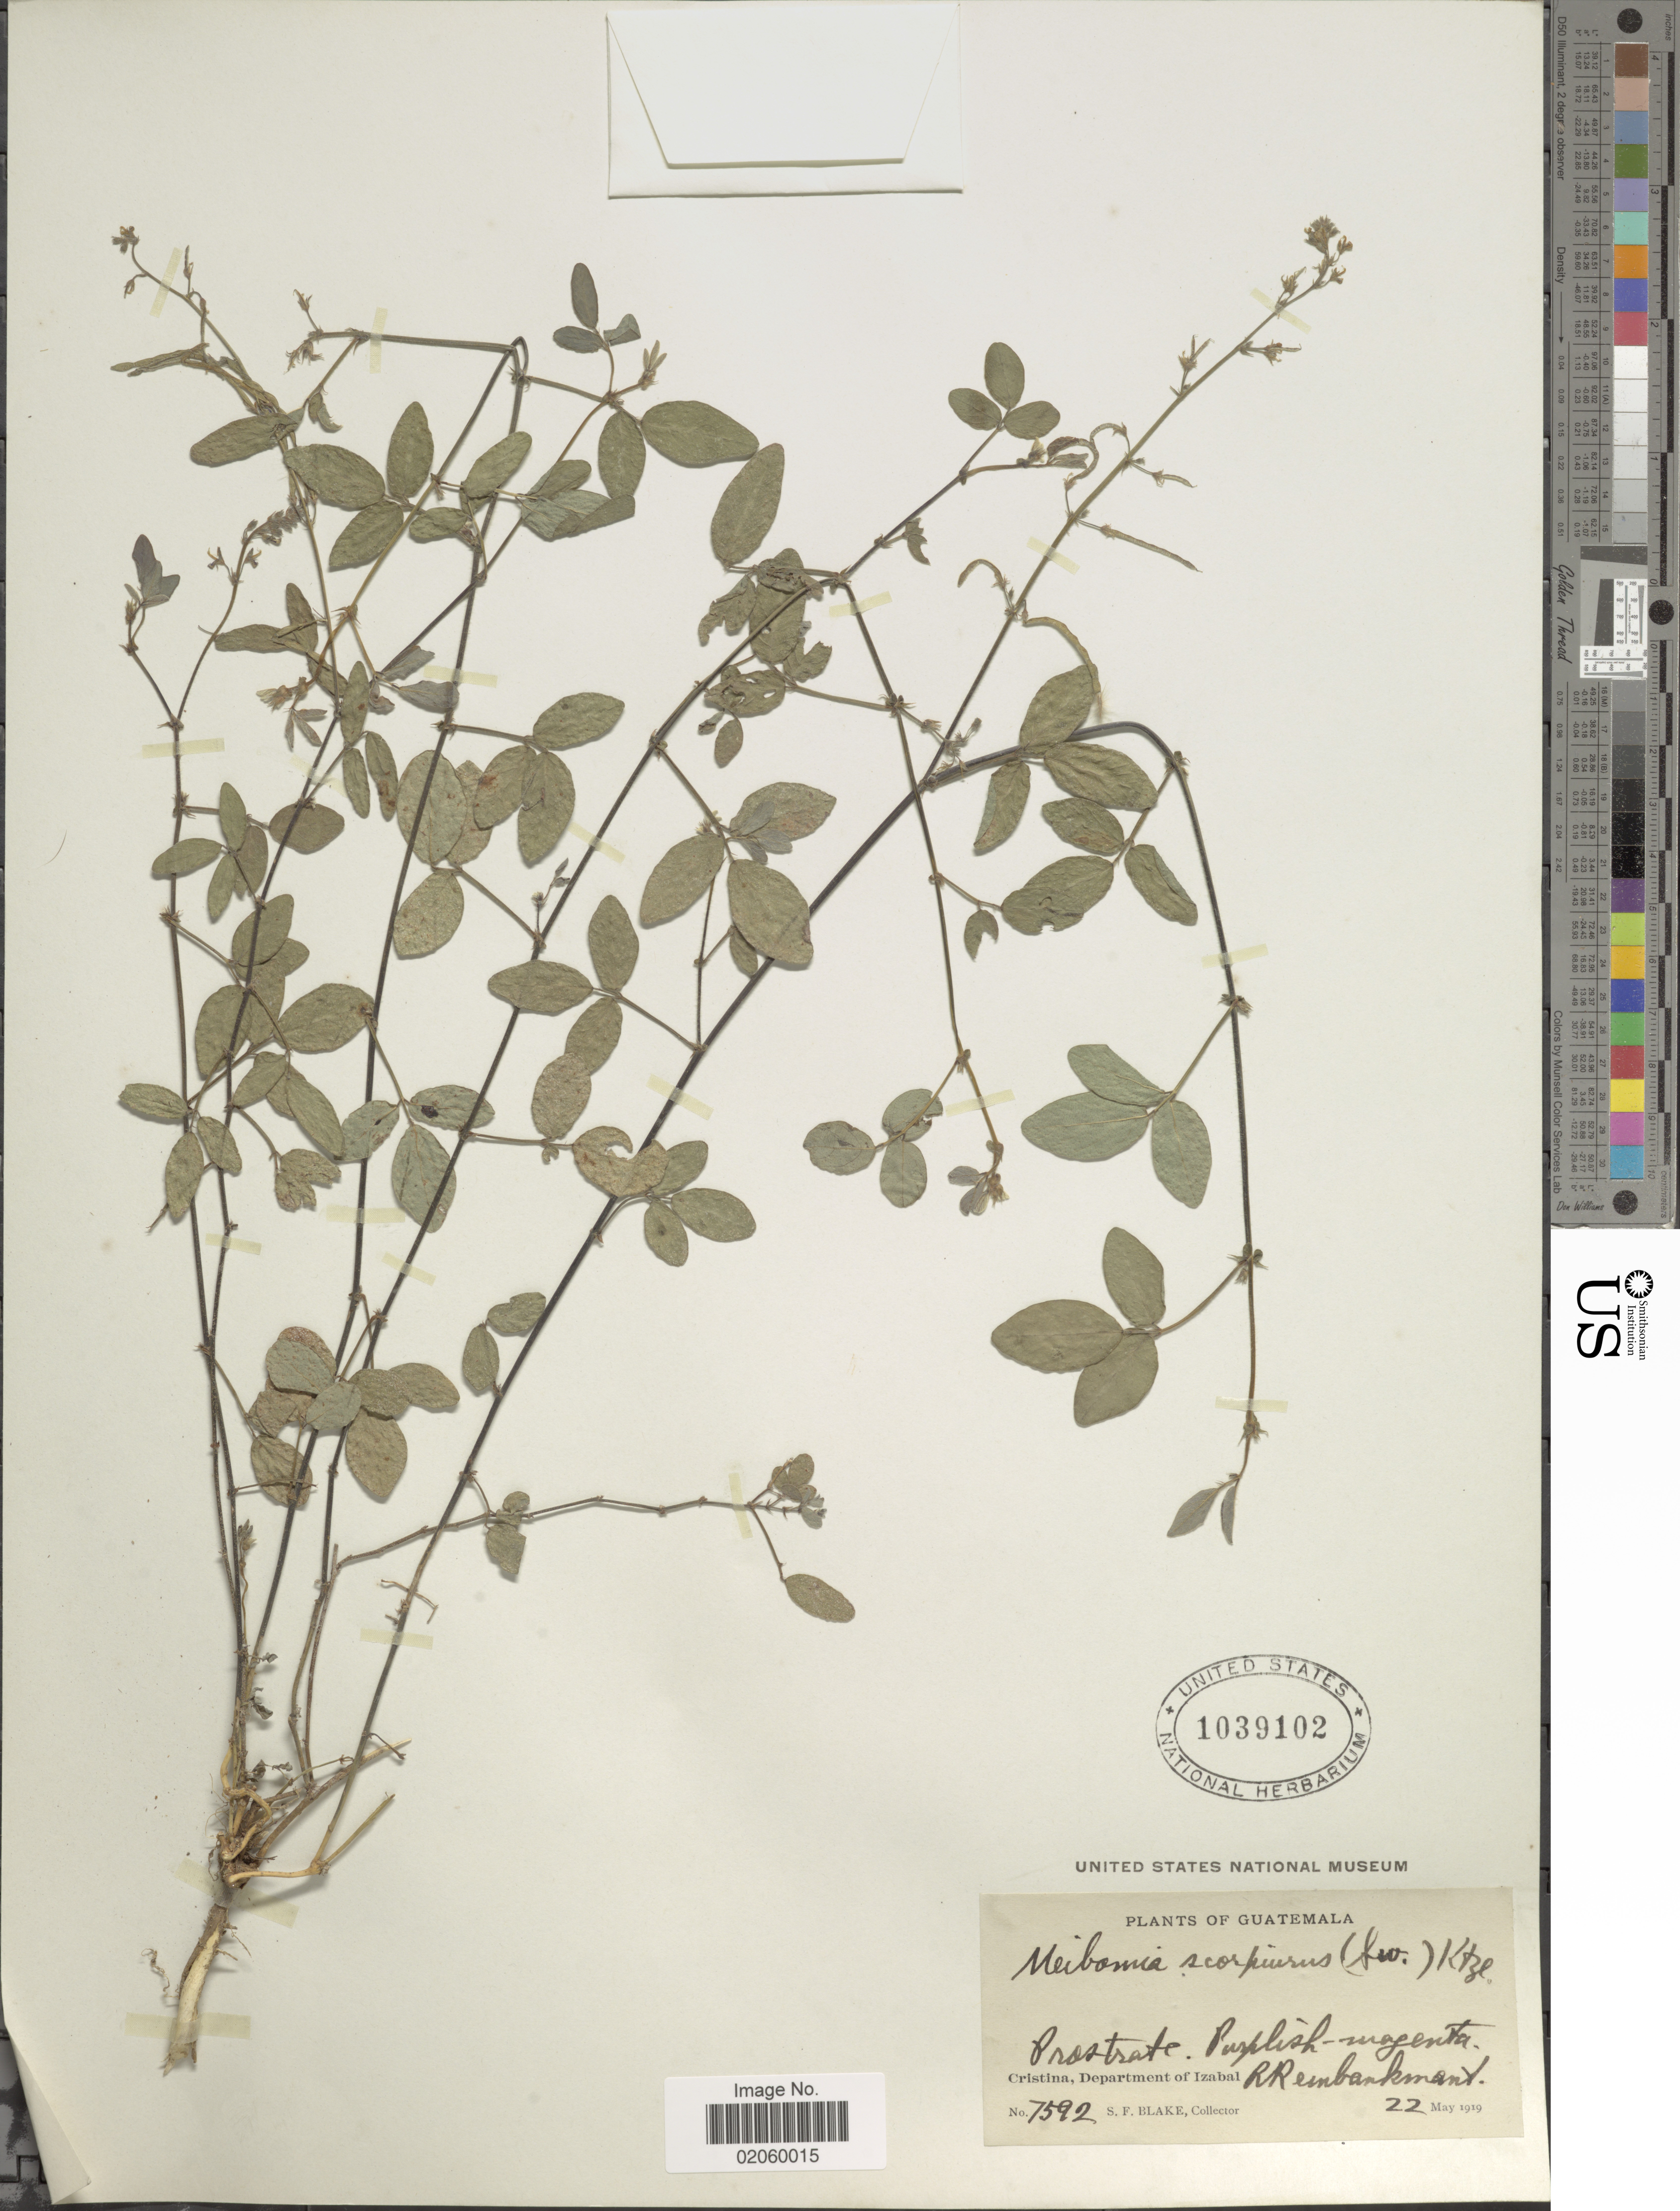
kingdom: Plantae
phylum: Tracheophyta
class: Magnoliopsida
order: Fabales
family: Fabaceae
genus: Desmodium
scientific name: Desmodium scorpiurus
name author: (Sw.) Desv. ex DC.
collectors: S. Blake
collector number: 7592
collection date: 1919-05-22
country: Guatemala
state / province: Izabal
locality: Cristina, RR embankment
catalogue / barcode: US 1039102